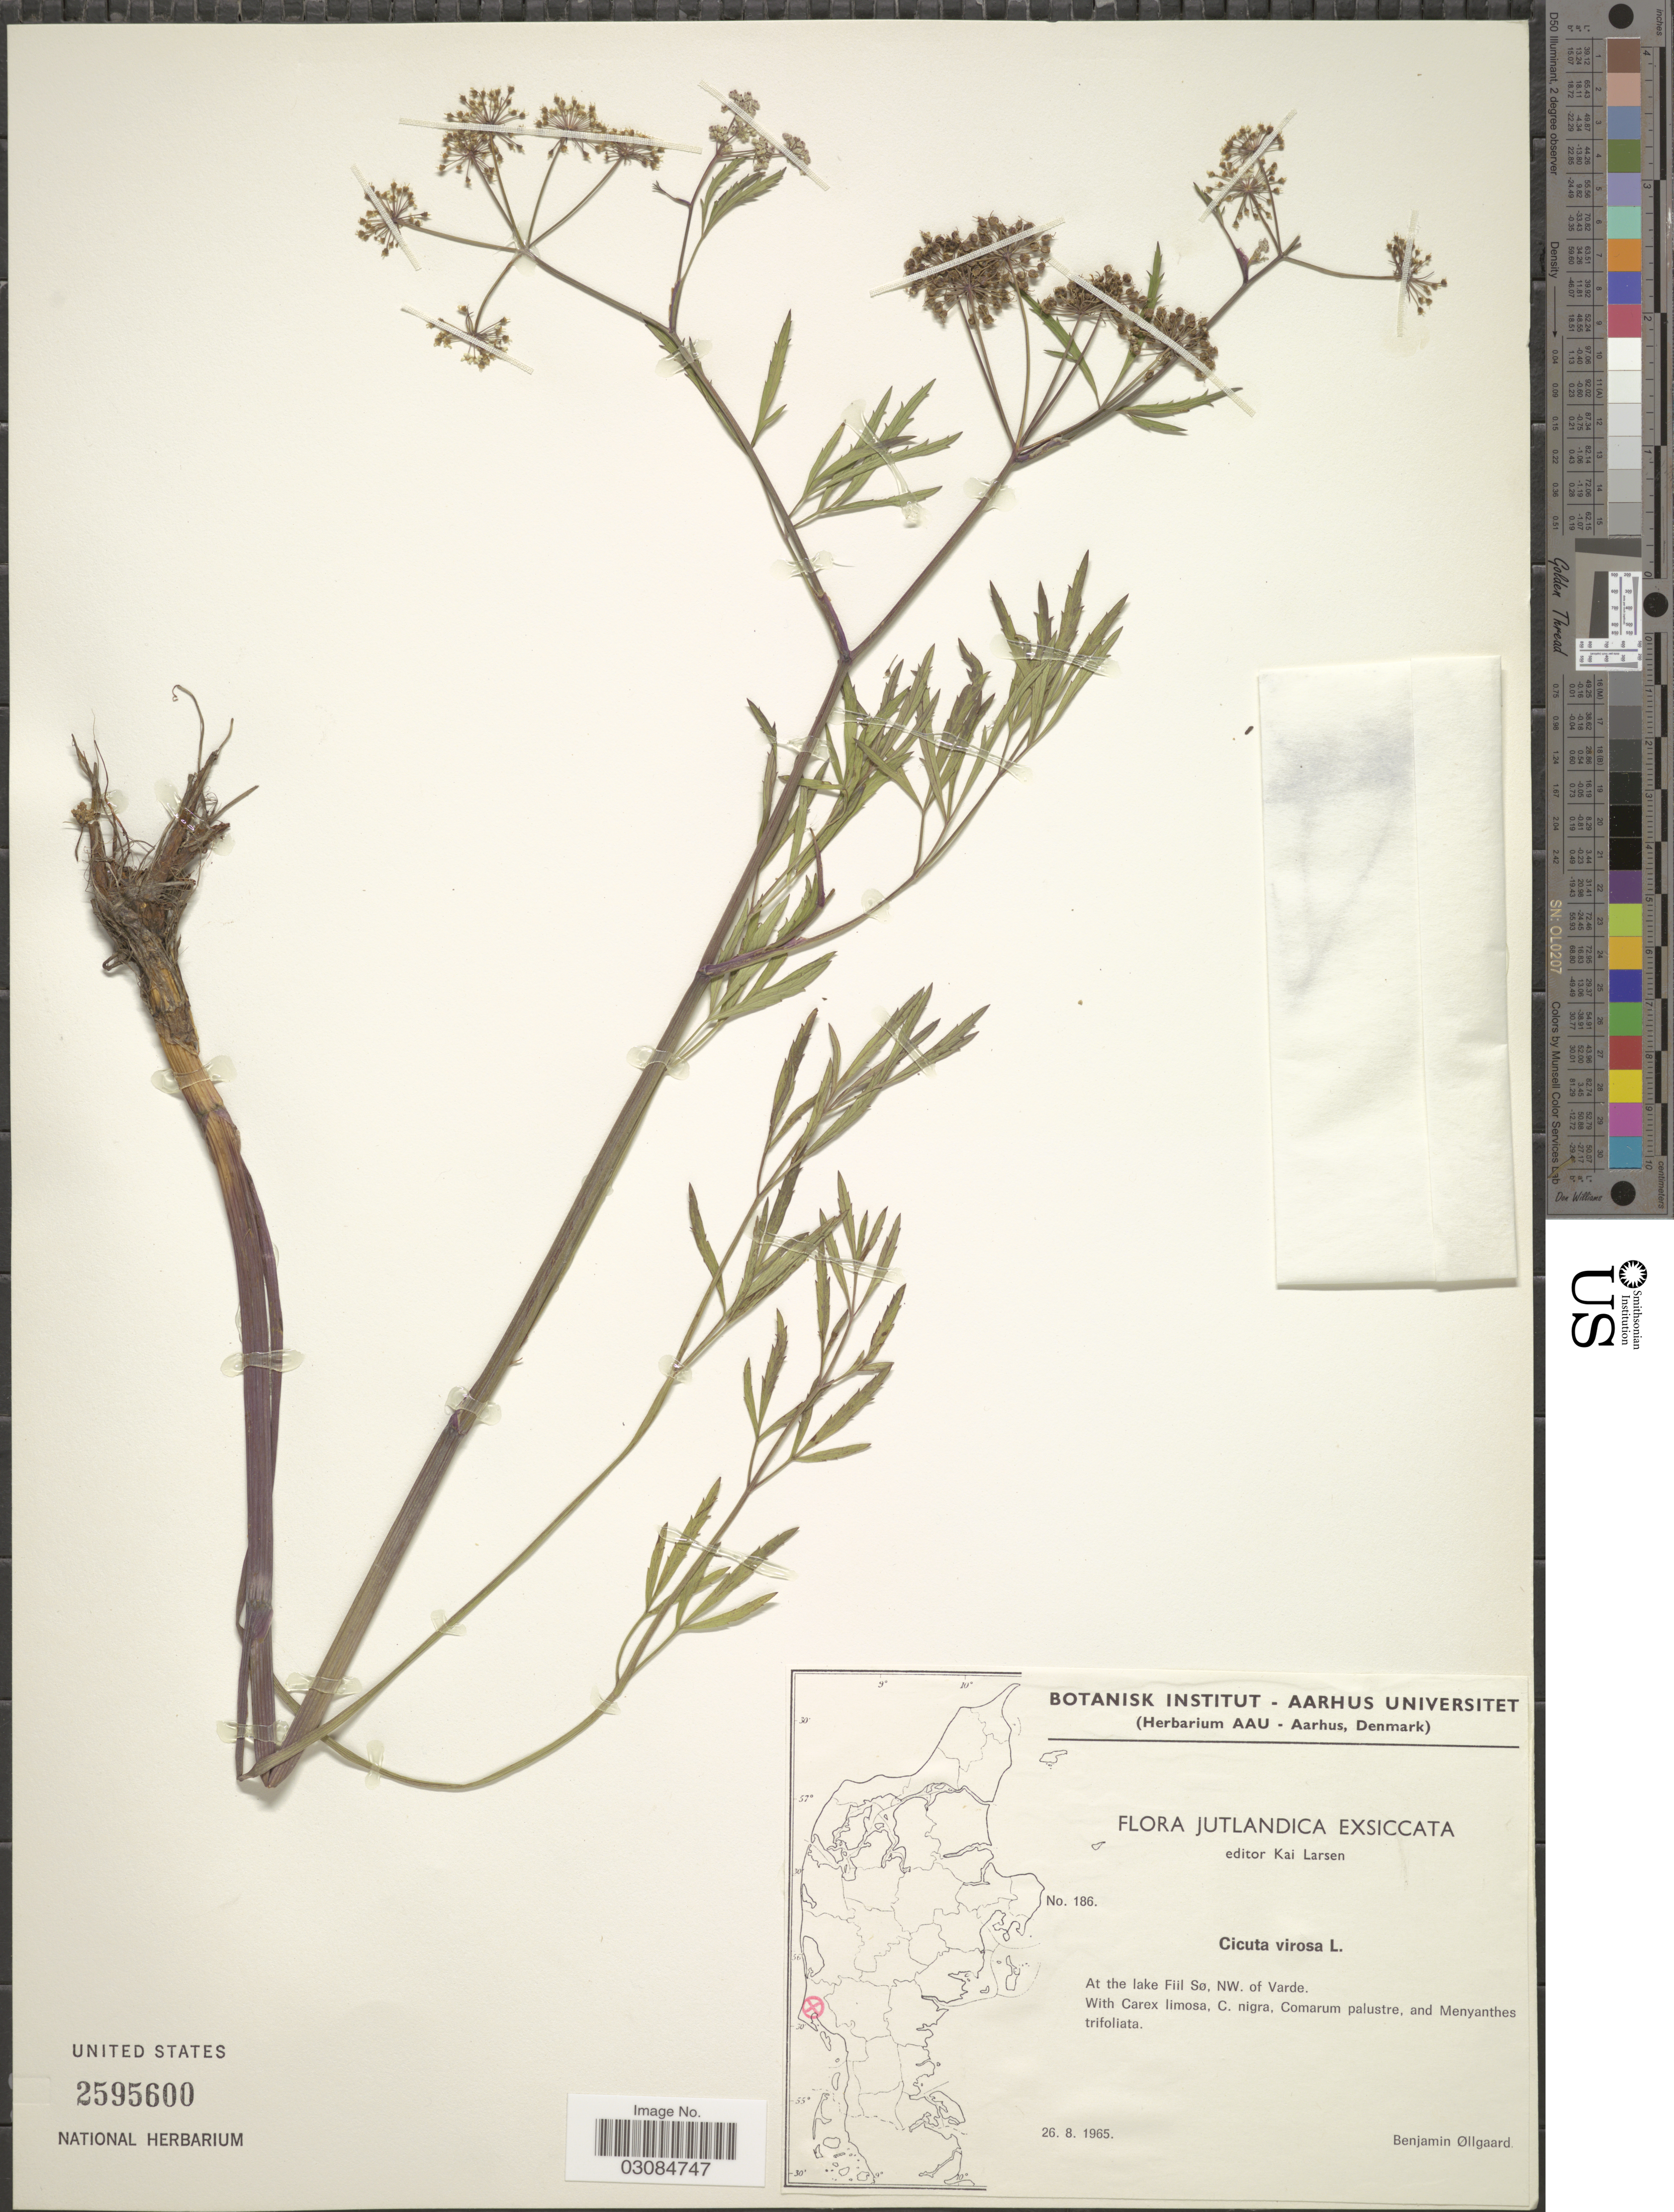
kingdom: Plantae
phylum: Tracheophyta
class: Magnoliopsida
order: Apiales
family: Apiaceae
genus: Cicuta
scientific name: Cicuta virosa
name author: L.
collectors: B. Øllgaard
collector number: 186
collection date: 1965-08-26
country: Denmark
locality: Jutlandica. At the lake Fiil Sø, NW. of Varde.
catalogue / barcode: US 2595600